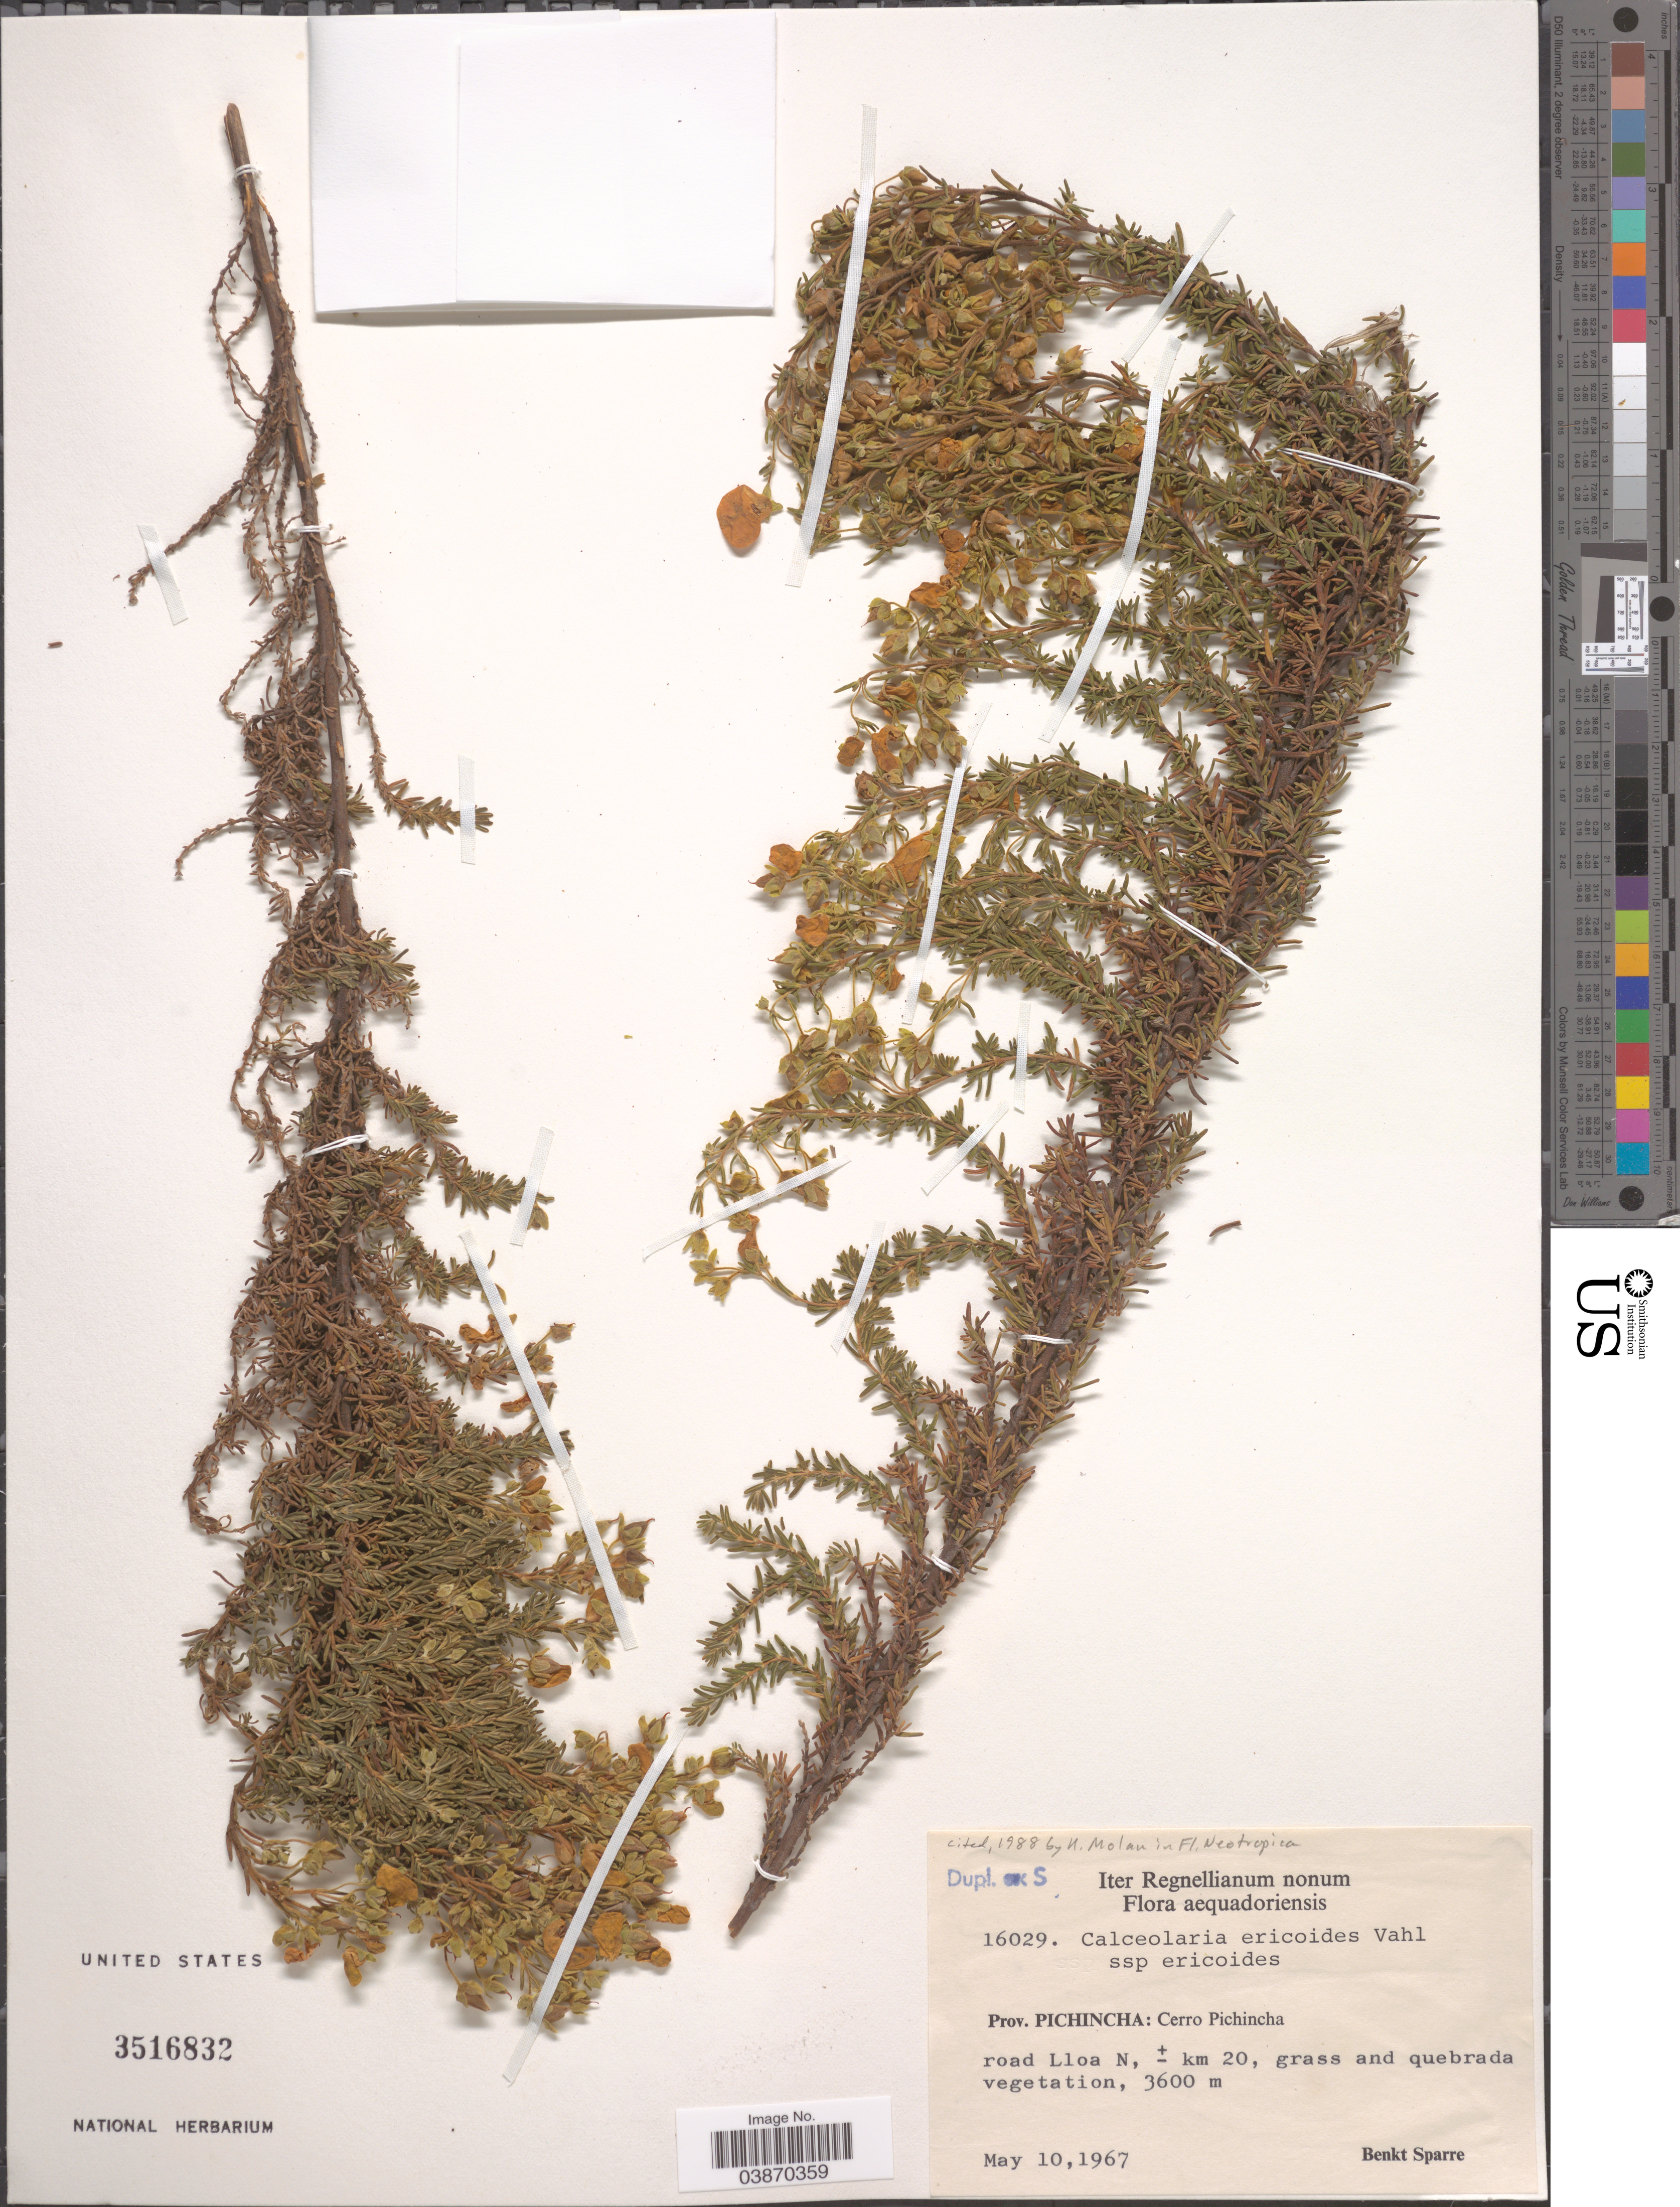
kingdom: Plantae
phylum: Tracheophyta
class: Magnoliopsida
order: Lamiales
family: Calceolariaceae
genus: Calceolaria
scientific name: Calceolaria ericoides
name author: Juss. ex Vahl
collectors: B. Sparre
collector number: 16029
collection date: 1967-05-10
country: Ecuador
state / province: Pichincha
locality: Cerro Pichincha road Lloa N, ± km 20.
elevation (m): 3600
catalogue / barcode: US 3516832